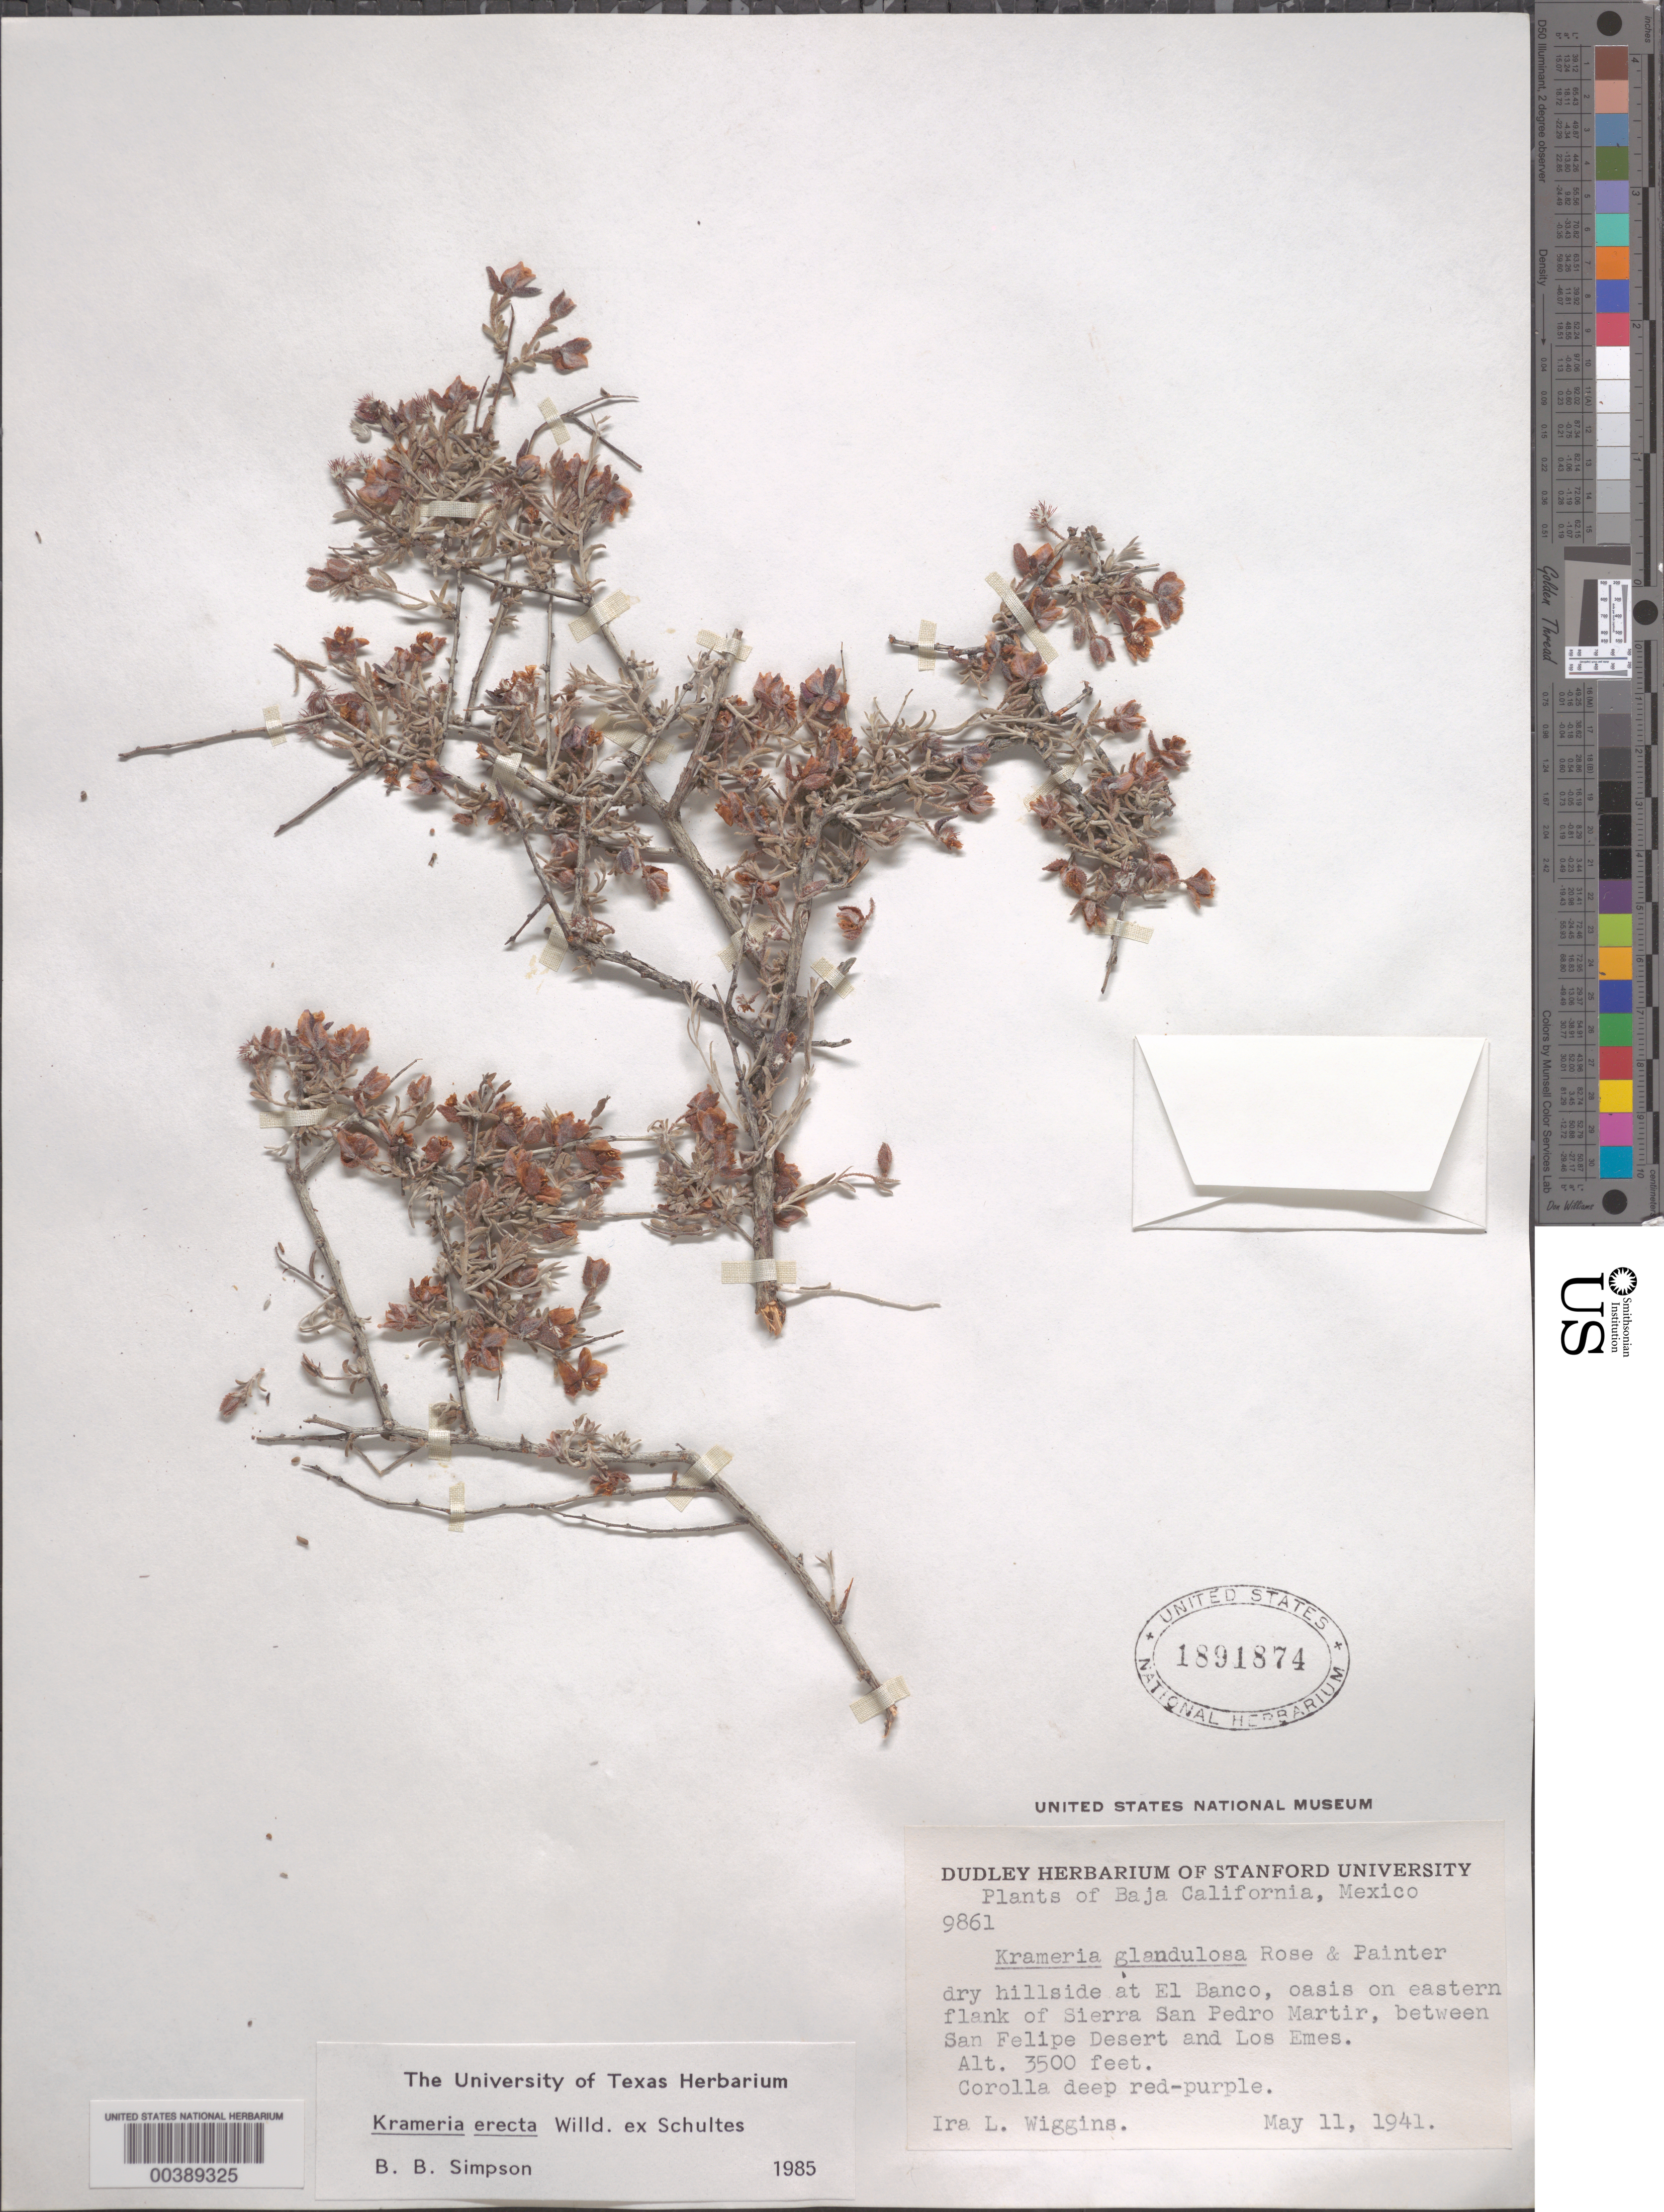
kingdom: Plantae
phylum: Tracheophyta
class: Magnoliopsida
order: Zygophyllales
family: Krameriaceae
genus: Krameria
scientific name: Krameria erecta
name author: Willd. ex Schult.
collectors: I. L. Wiggins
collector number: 9861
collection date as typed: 11 May 1941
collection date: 1941-05-11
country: Mexico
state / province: Baja California Norte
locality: Hillside at El Banco, oasis on eastern flank of Sierra San Pedro Martir, between San Felipe Desert and Los Emes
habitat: Dry hillside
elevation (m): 1067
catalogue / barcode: US 1891874